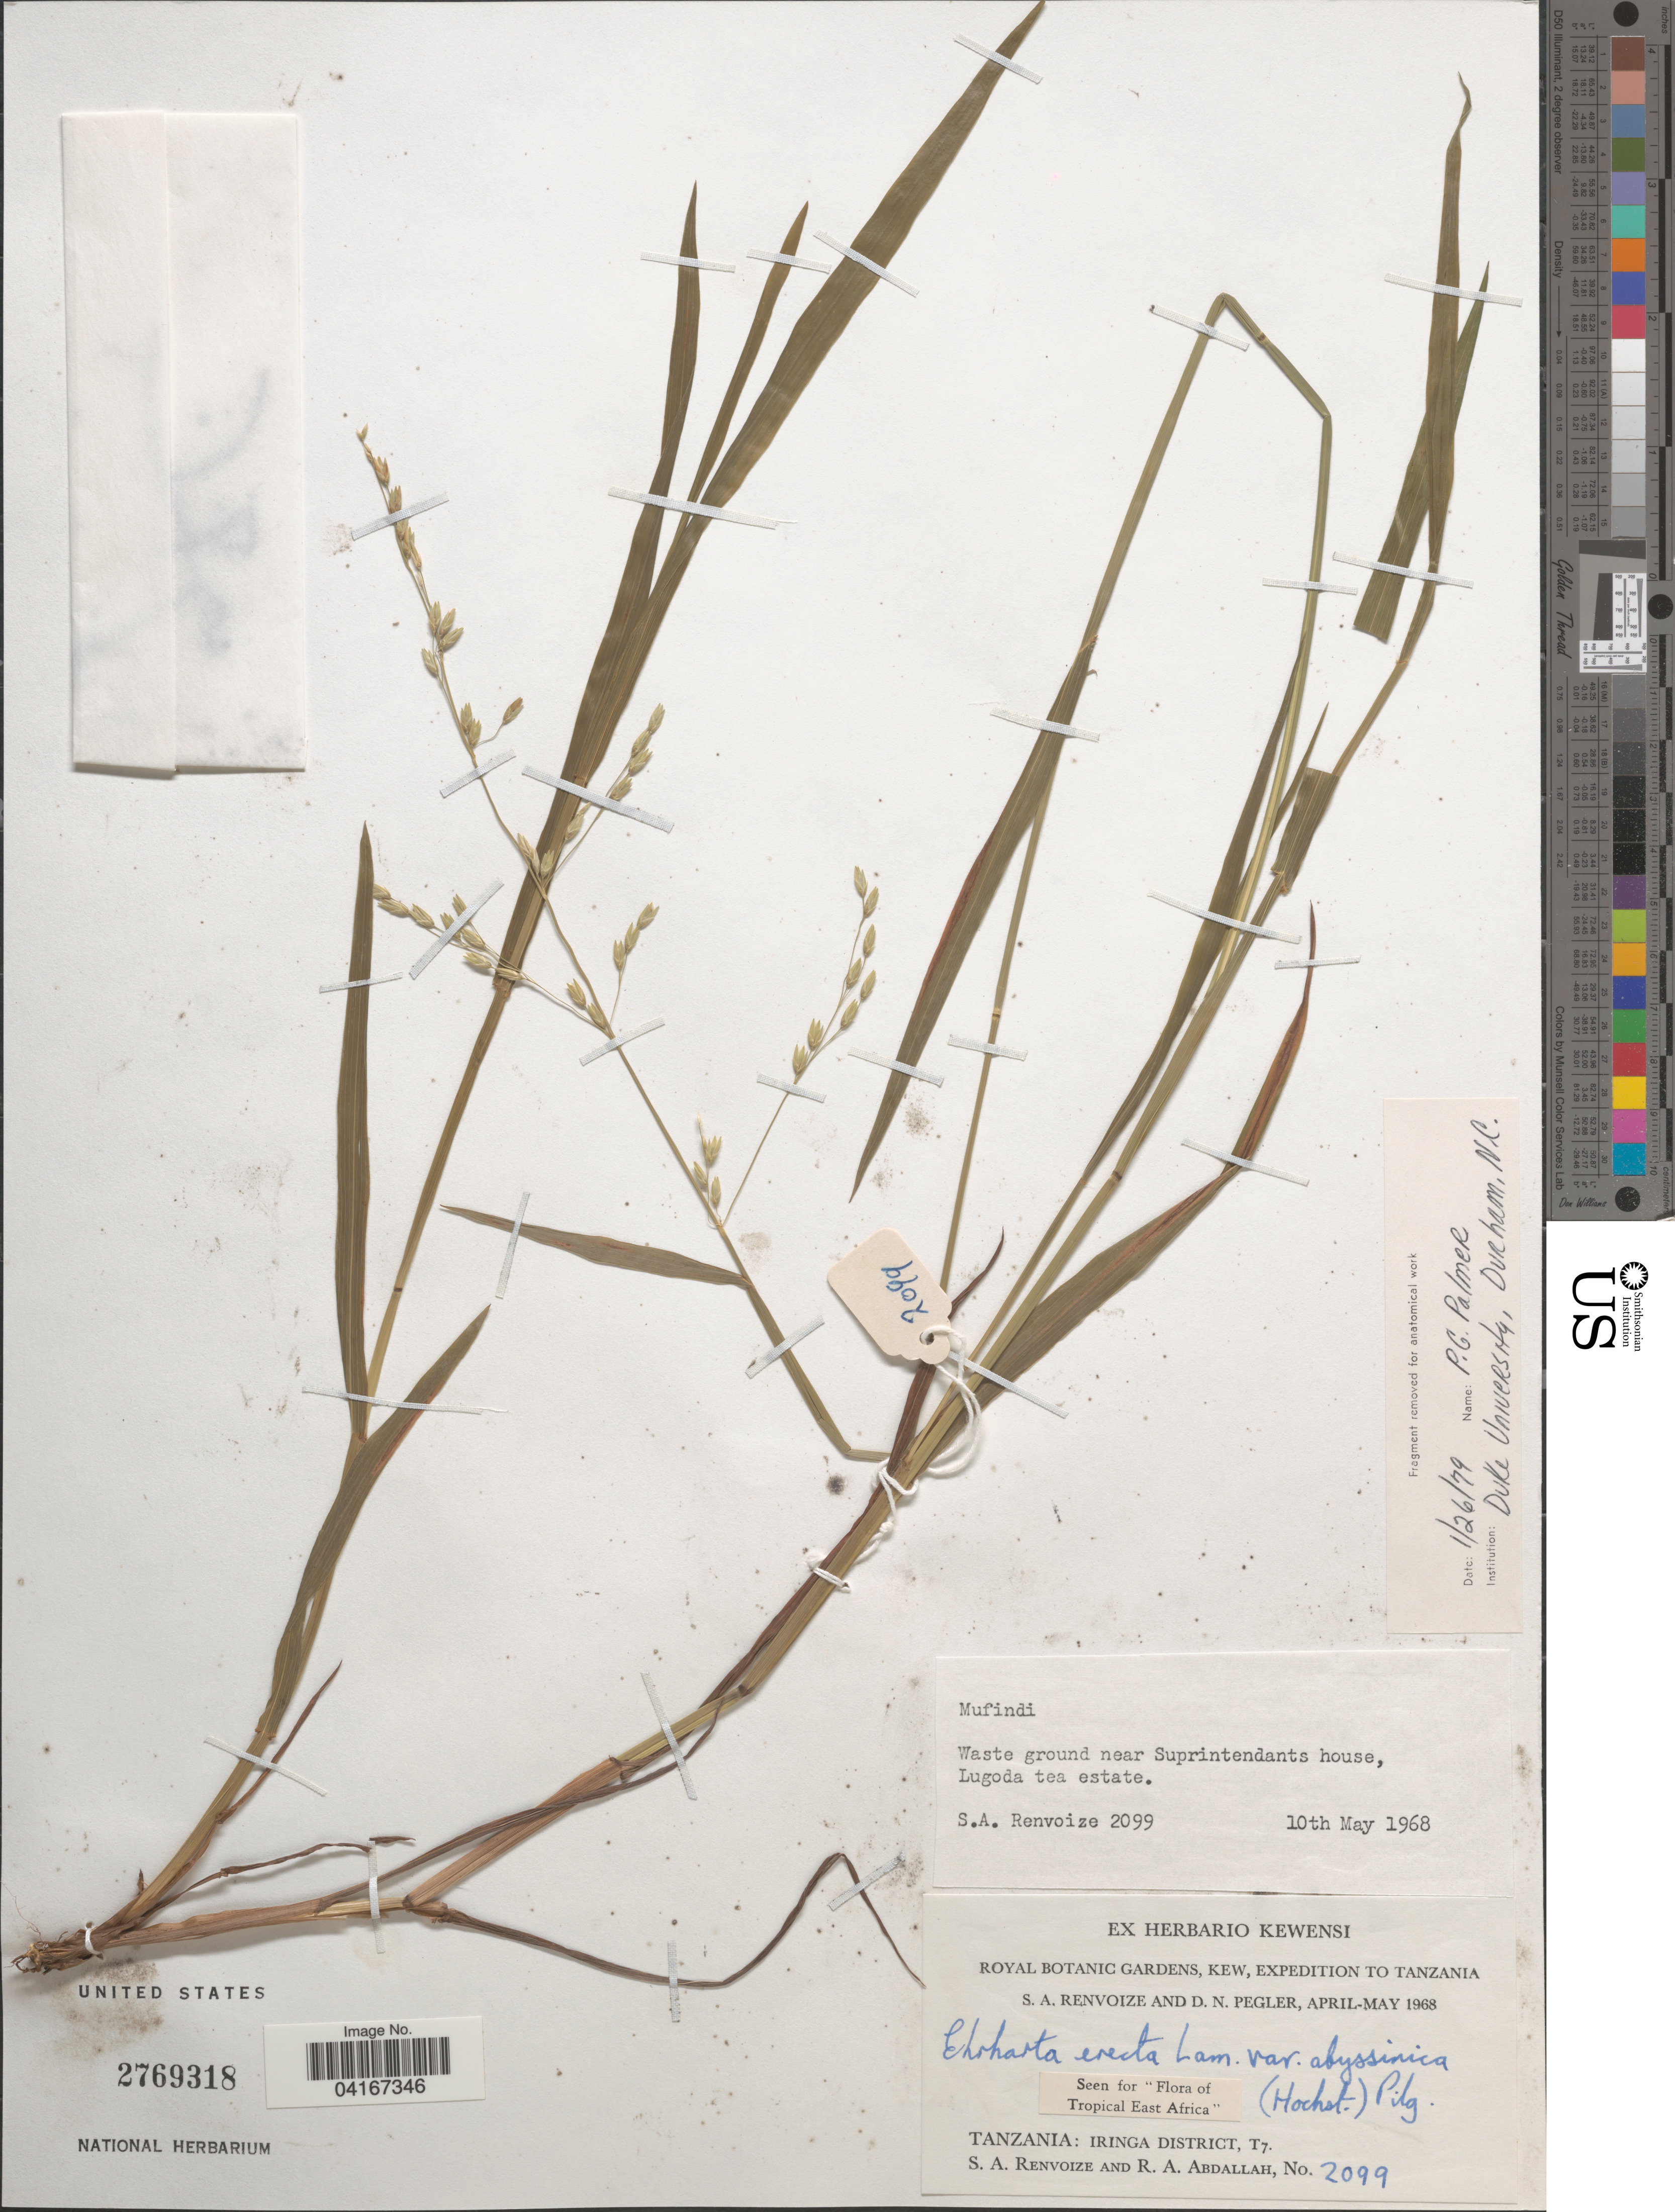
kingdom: Plantae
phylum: Tracheophyta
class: Liliopsida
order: Poales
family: Poaceae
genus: Ehrharta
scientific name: Ehrharta erecta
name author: Lam.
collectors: S. A. Renvoize & R. Abdallah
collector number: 2099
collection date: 1968-04/1968-05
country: Tanzania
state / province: Iringa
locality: Royal Botanic Gardens, Kew, Expedition to Tanzania S.A. Renvoize and D.N. Pegler, April-May 1968. Iringa District, T7.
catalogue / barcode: US 2769318